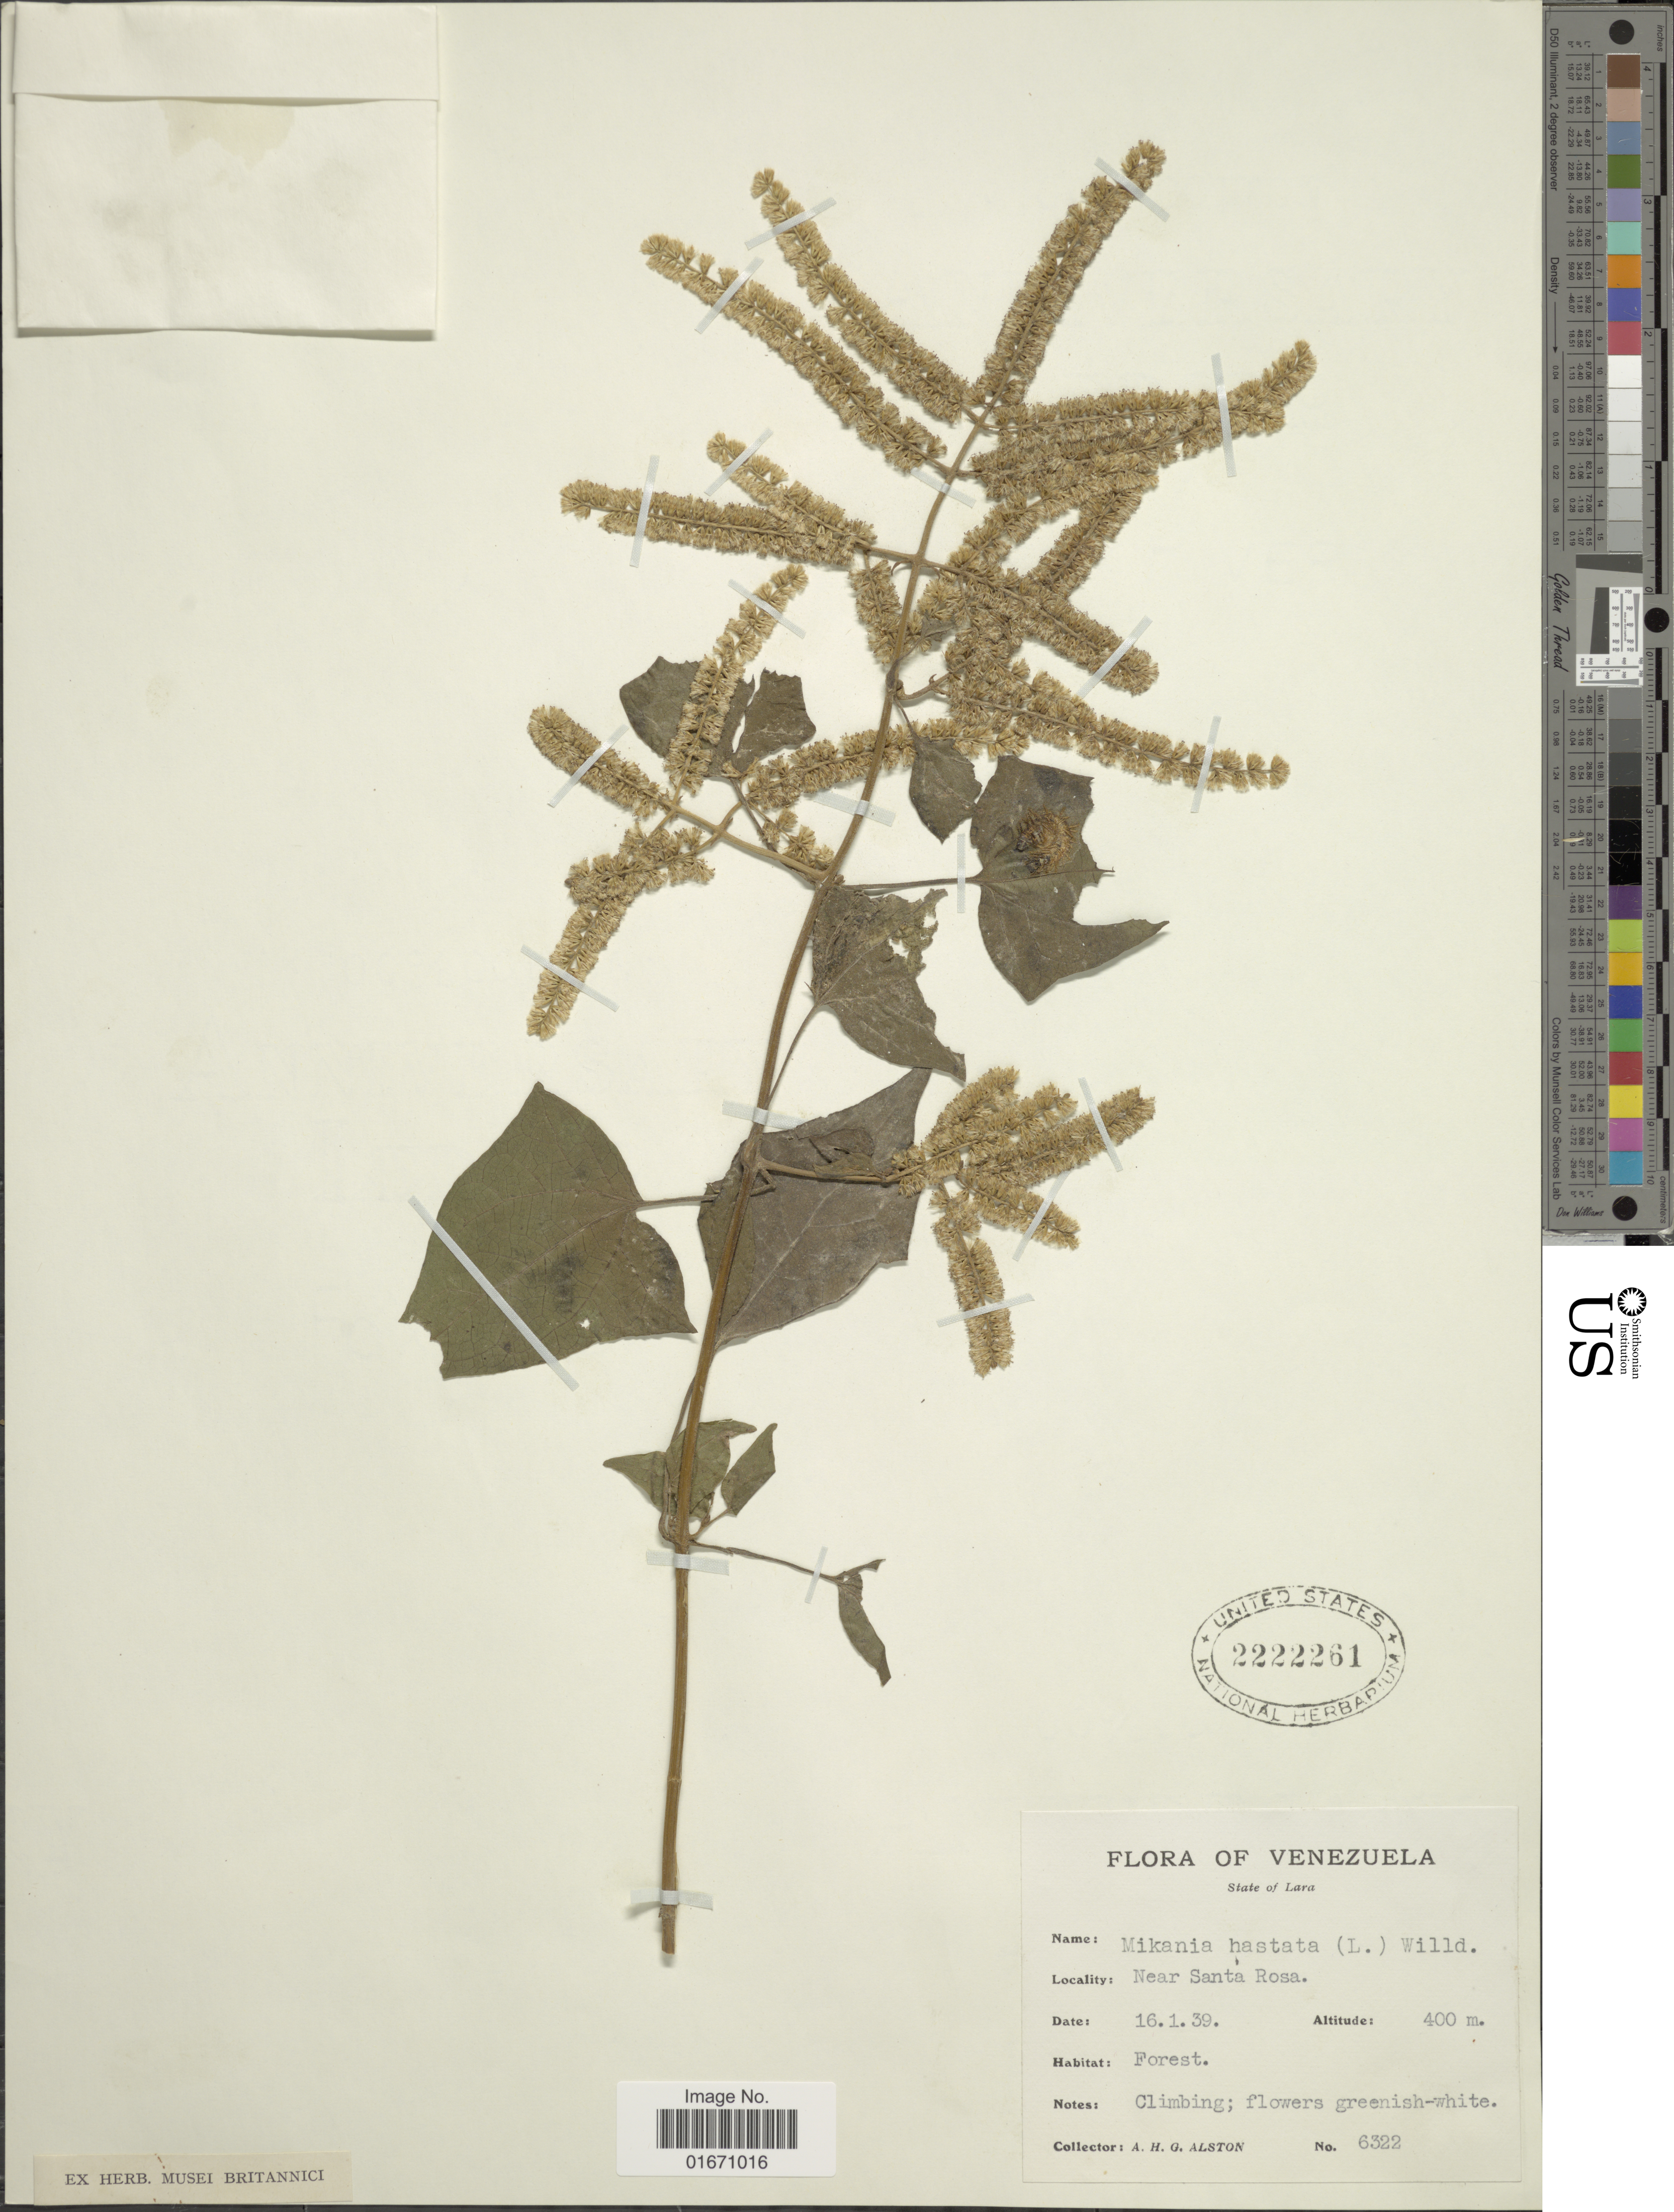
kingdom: Plantae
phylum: Tracheophyta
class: Magnoliopsida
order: Asterales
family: Asteraceae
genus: Mikania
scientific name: Mikania hastata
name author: (L.) Willd.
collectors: A. H. Alston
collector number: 6322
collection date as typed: Transcribed d/m/y: 16/1/39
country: Venezuela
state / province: Lara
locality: Near Santa Rosa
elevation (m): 400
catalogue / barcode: US 2222261